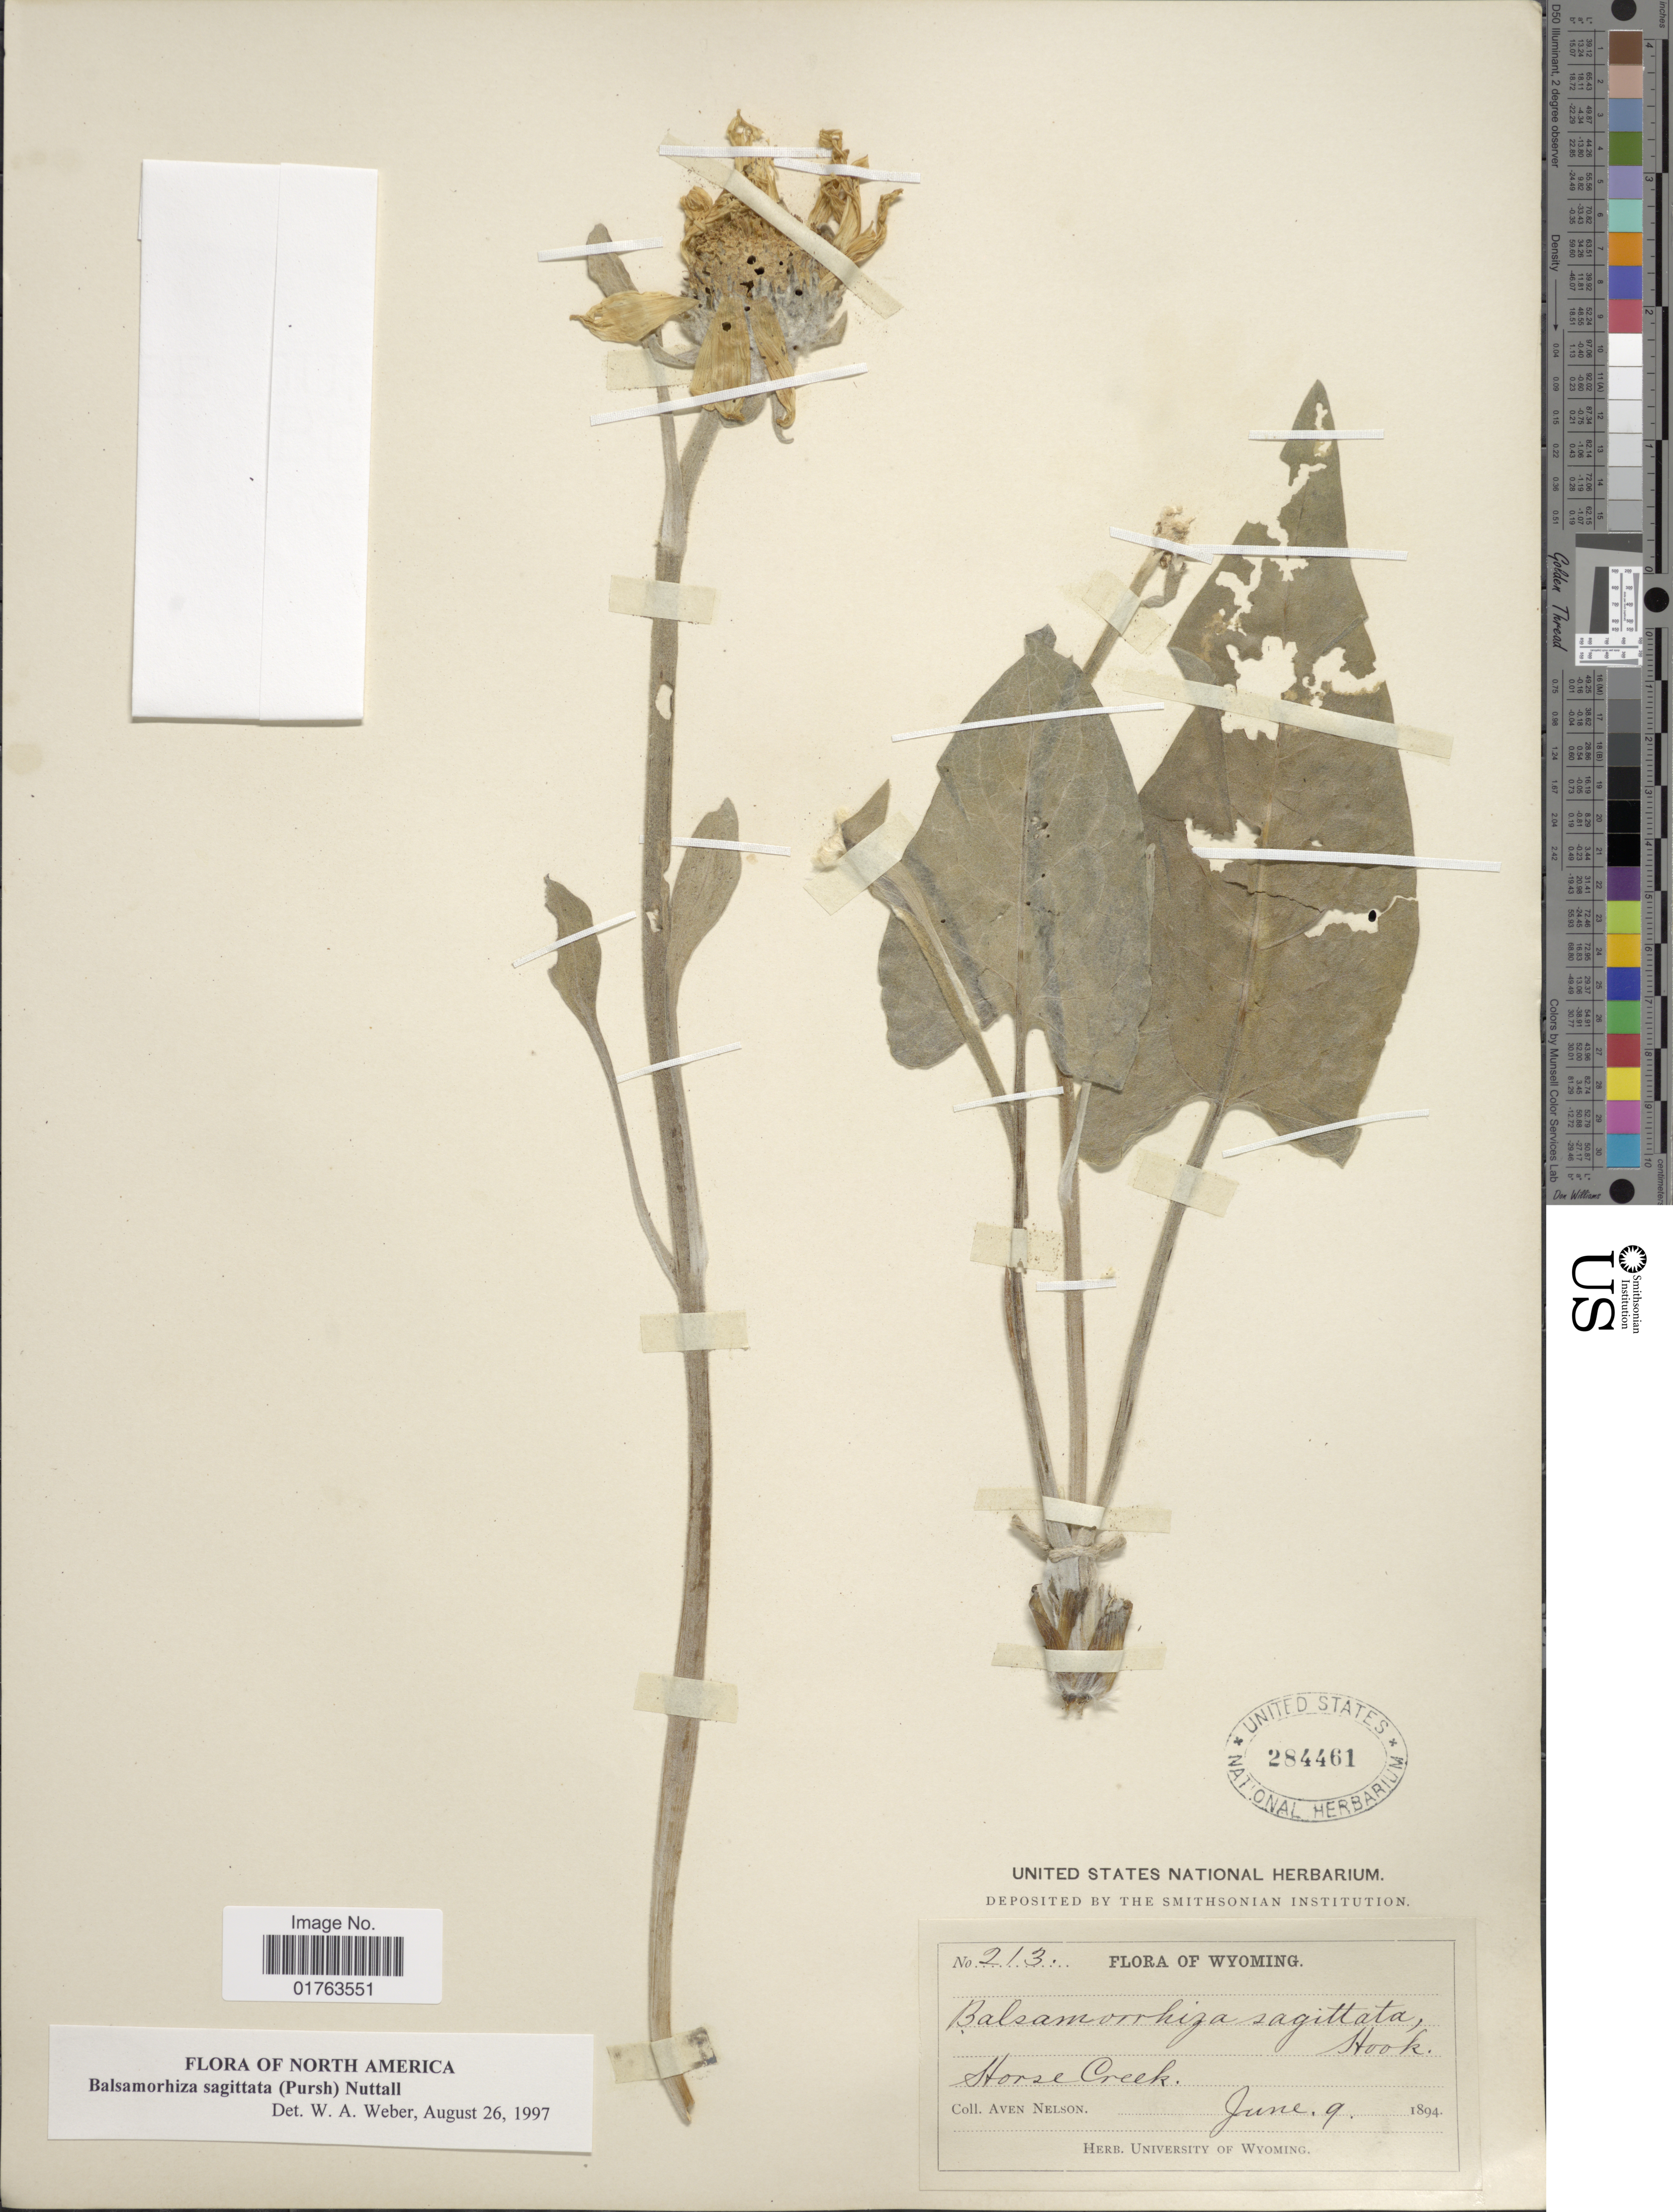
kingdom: Plantae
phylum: Tracheophyta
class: Magnoliopsida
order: Asterales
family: Asteraceae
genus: Balsamorhiza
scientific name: Balsamorhiza sagittata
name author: (Pursh) Nutt.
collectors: A. Nelson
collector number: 213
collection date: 1894-06-09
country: United States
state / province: Wyoming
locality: Horse Creek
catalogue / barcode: US 284461